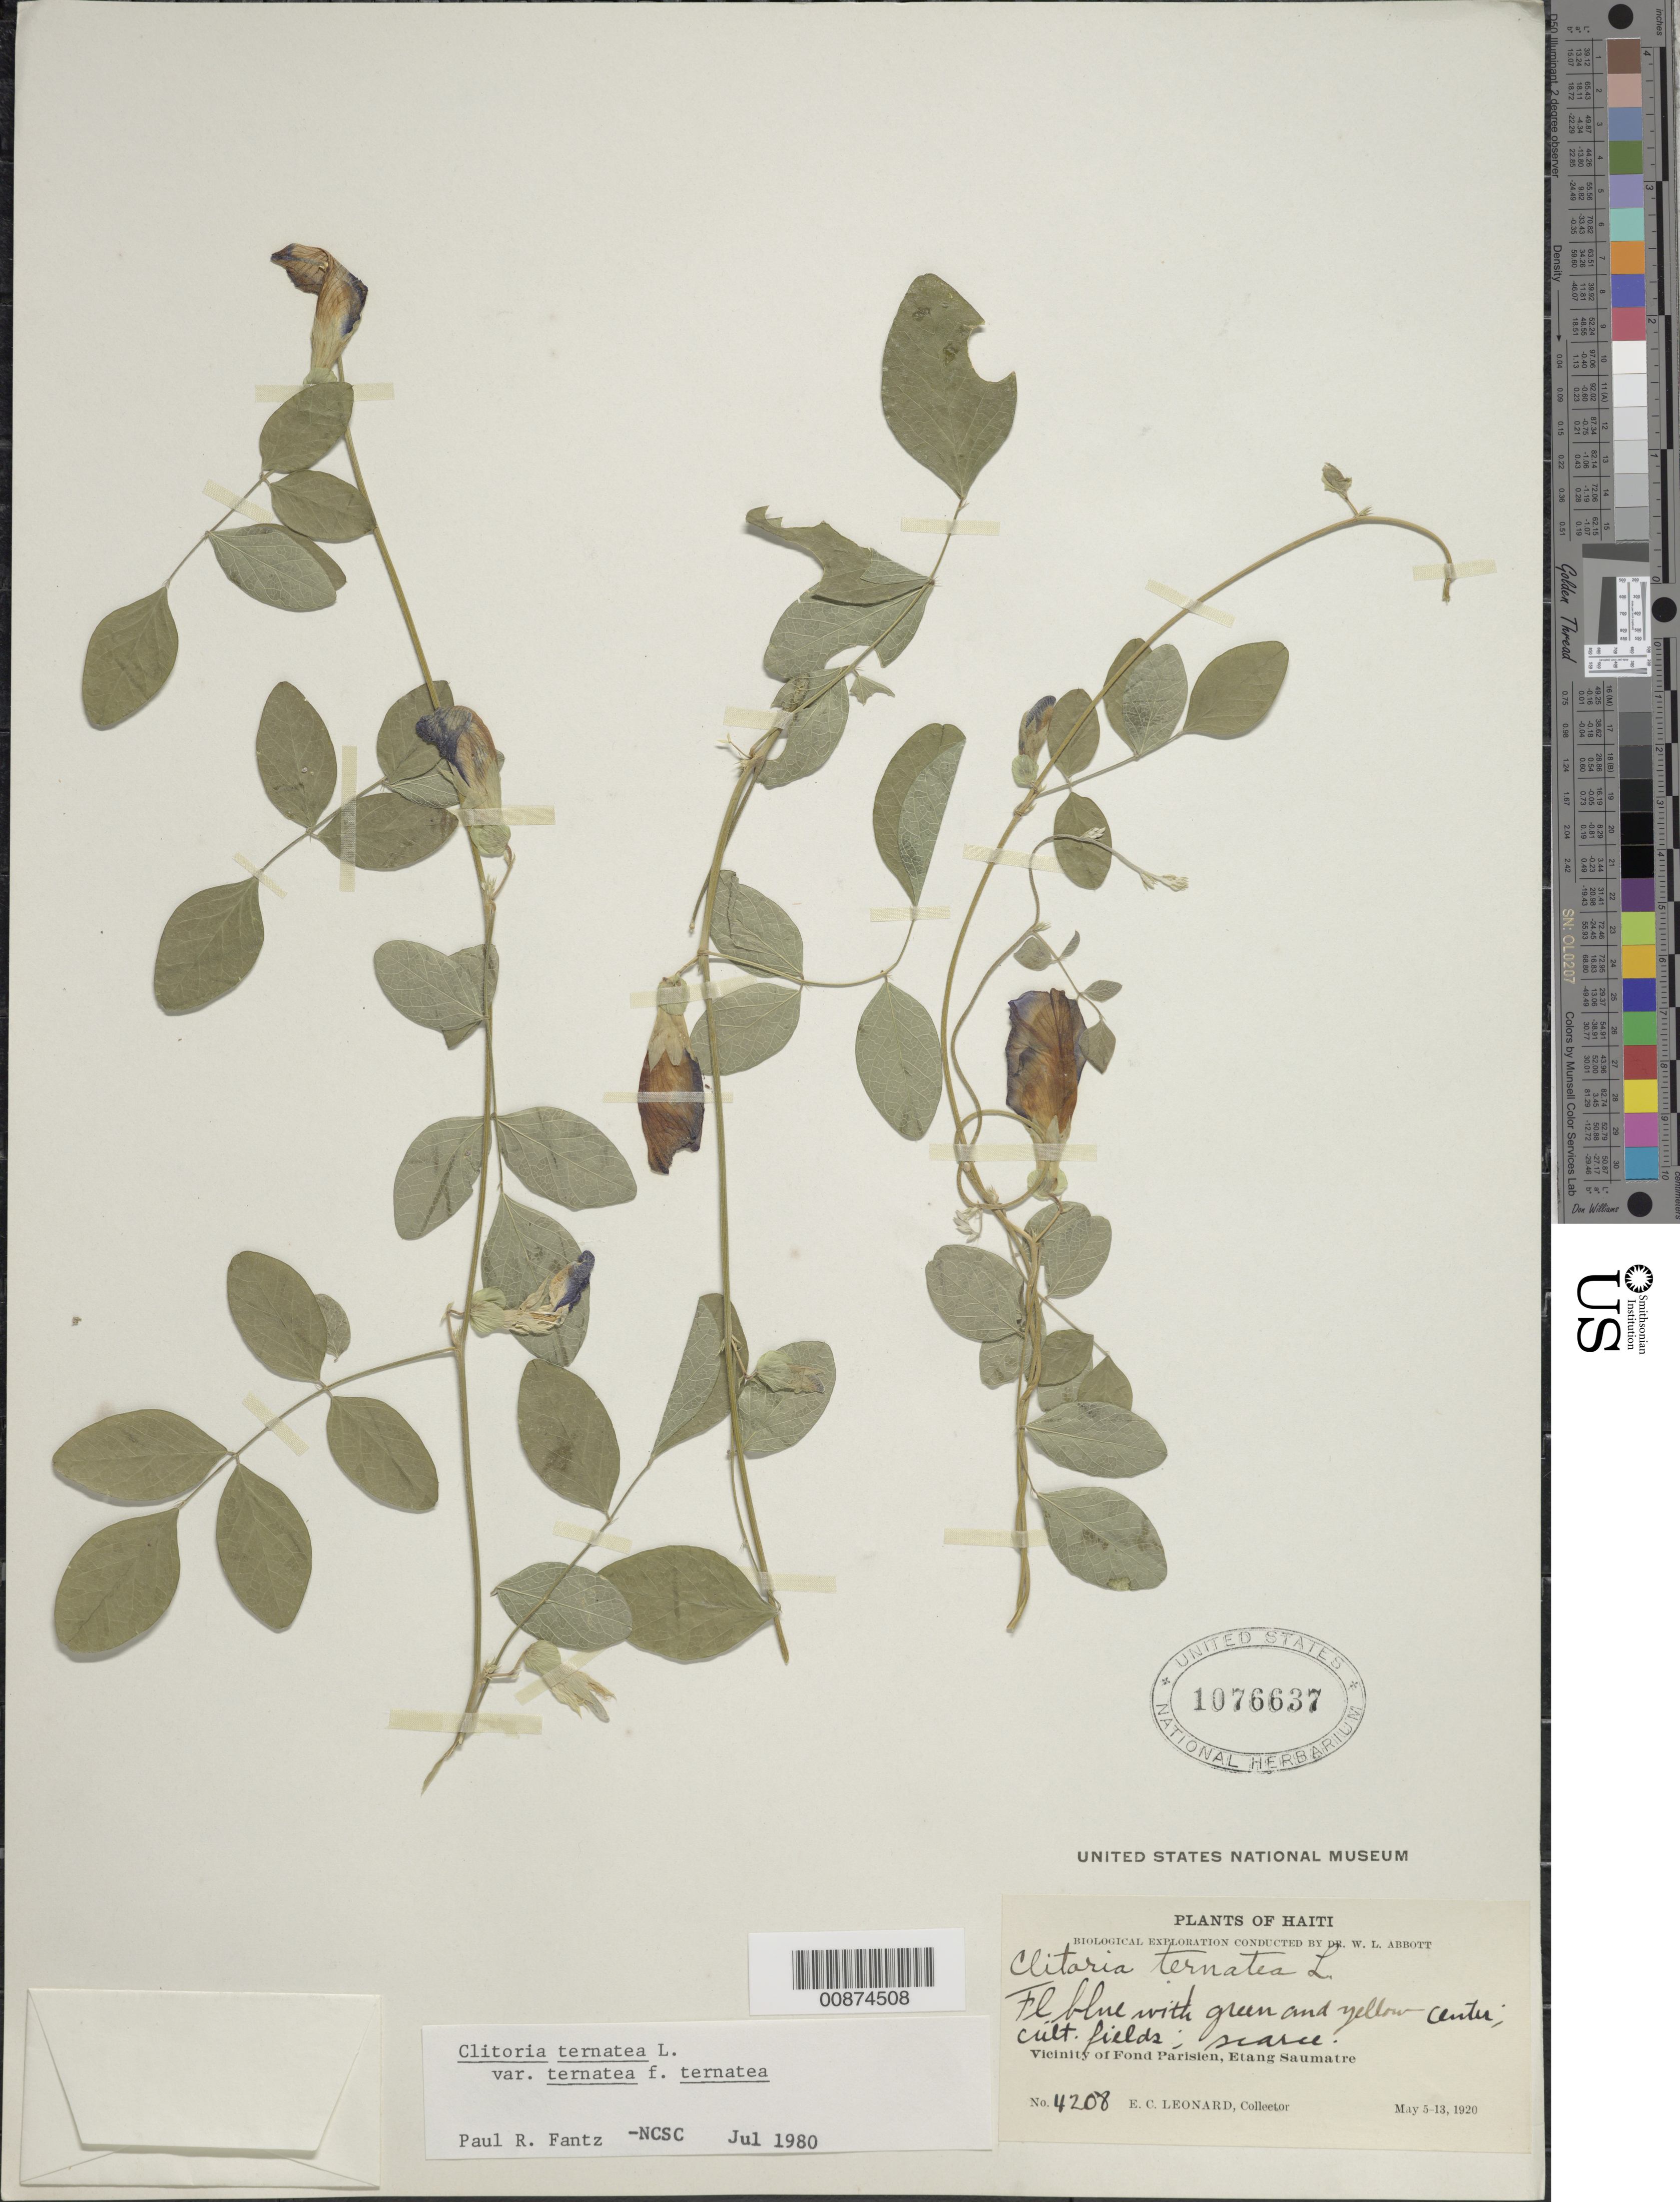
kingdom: Plantae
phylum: Tracheophyta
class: Magnoliopsida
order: Fabales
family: Fabaceae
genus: Clitoria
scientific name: Clitoria ternatea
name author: L.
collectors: E. C. Leonard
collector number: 4208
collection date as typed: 05 May 1920 to 13 May 1920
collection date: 1920-05-05/1920-05-13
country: Haiti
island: Hispaniola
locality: Vicinity of Fond Parisien, Etang Saumatre.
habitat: Cultivated fields.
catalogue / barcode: US 1076637